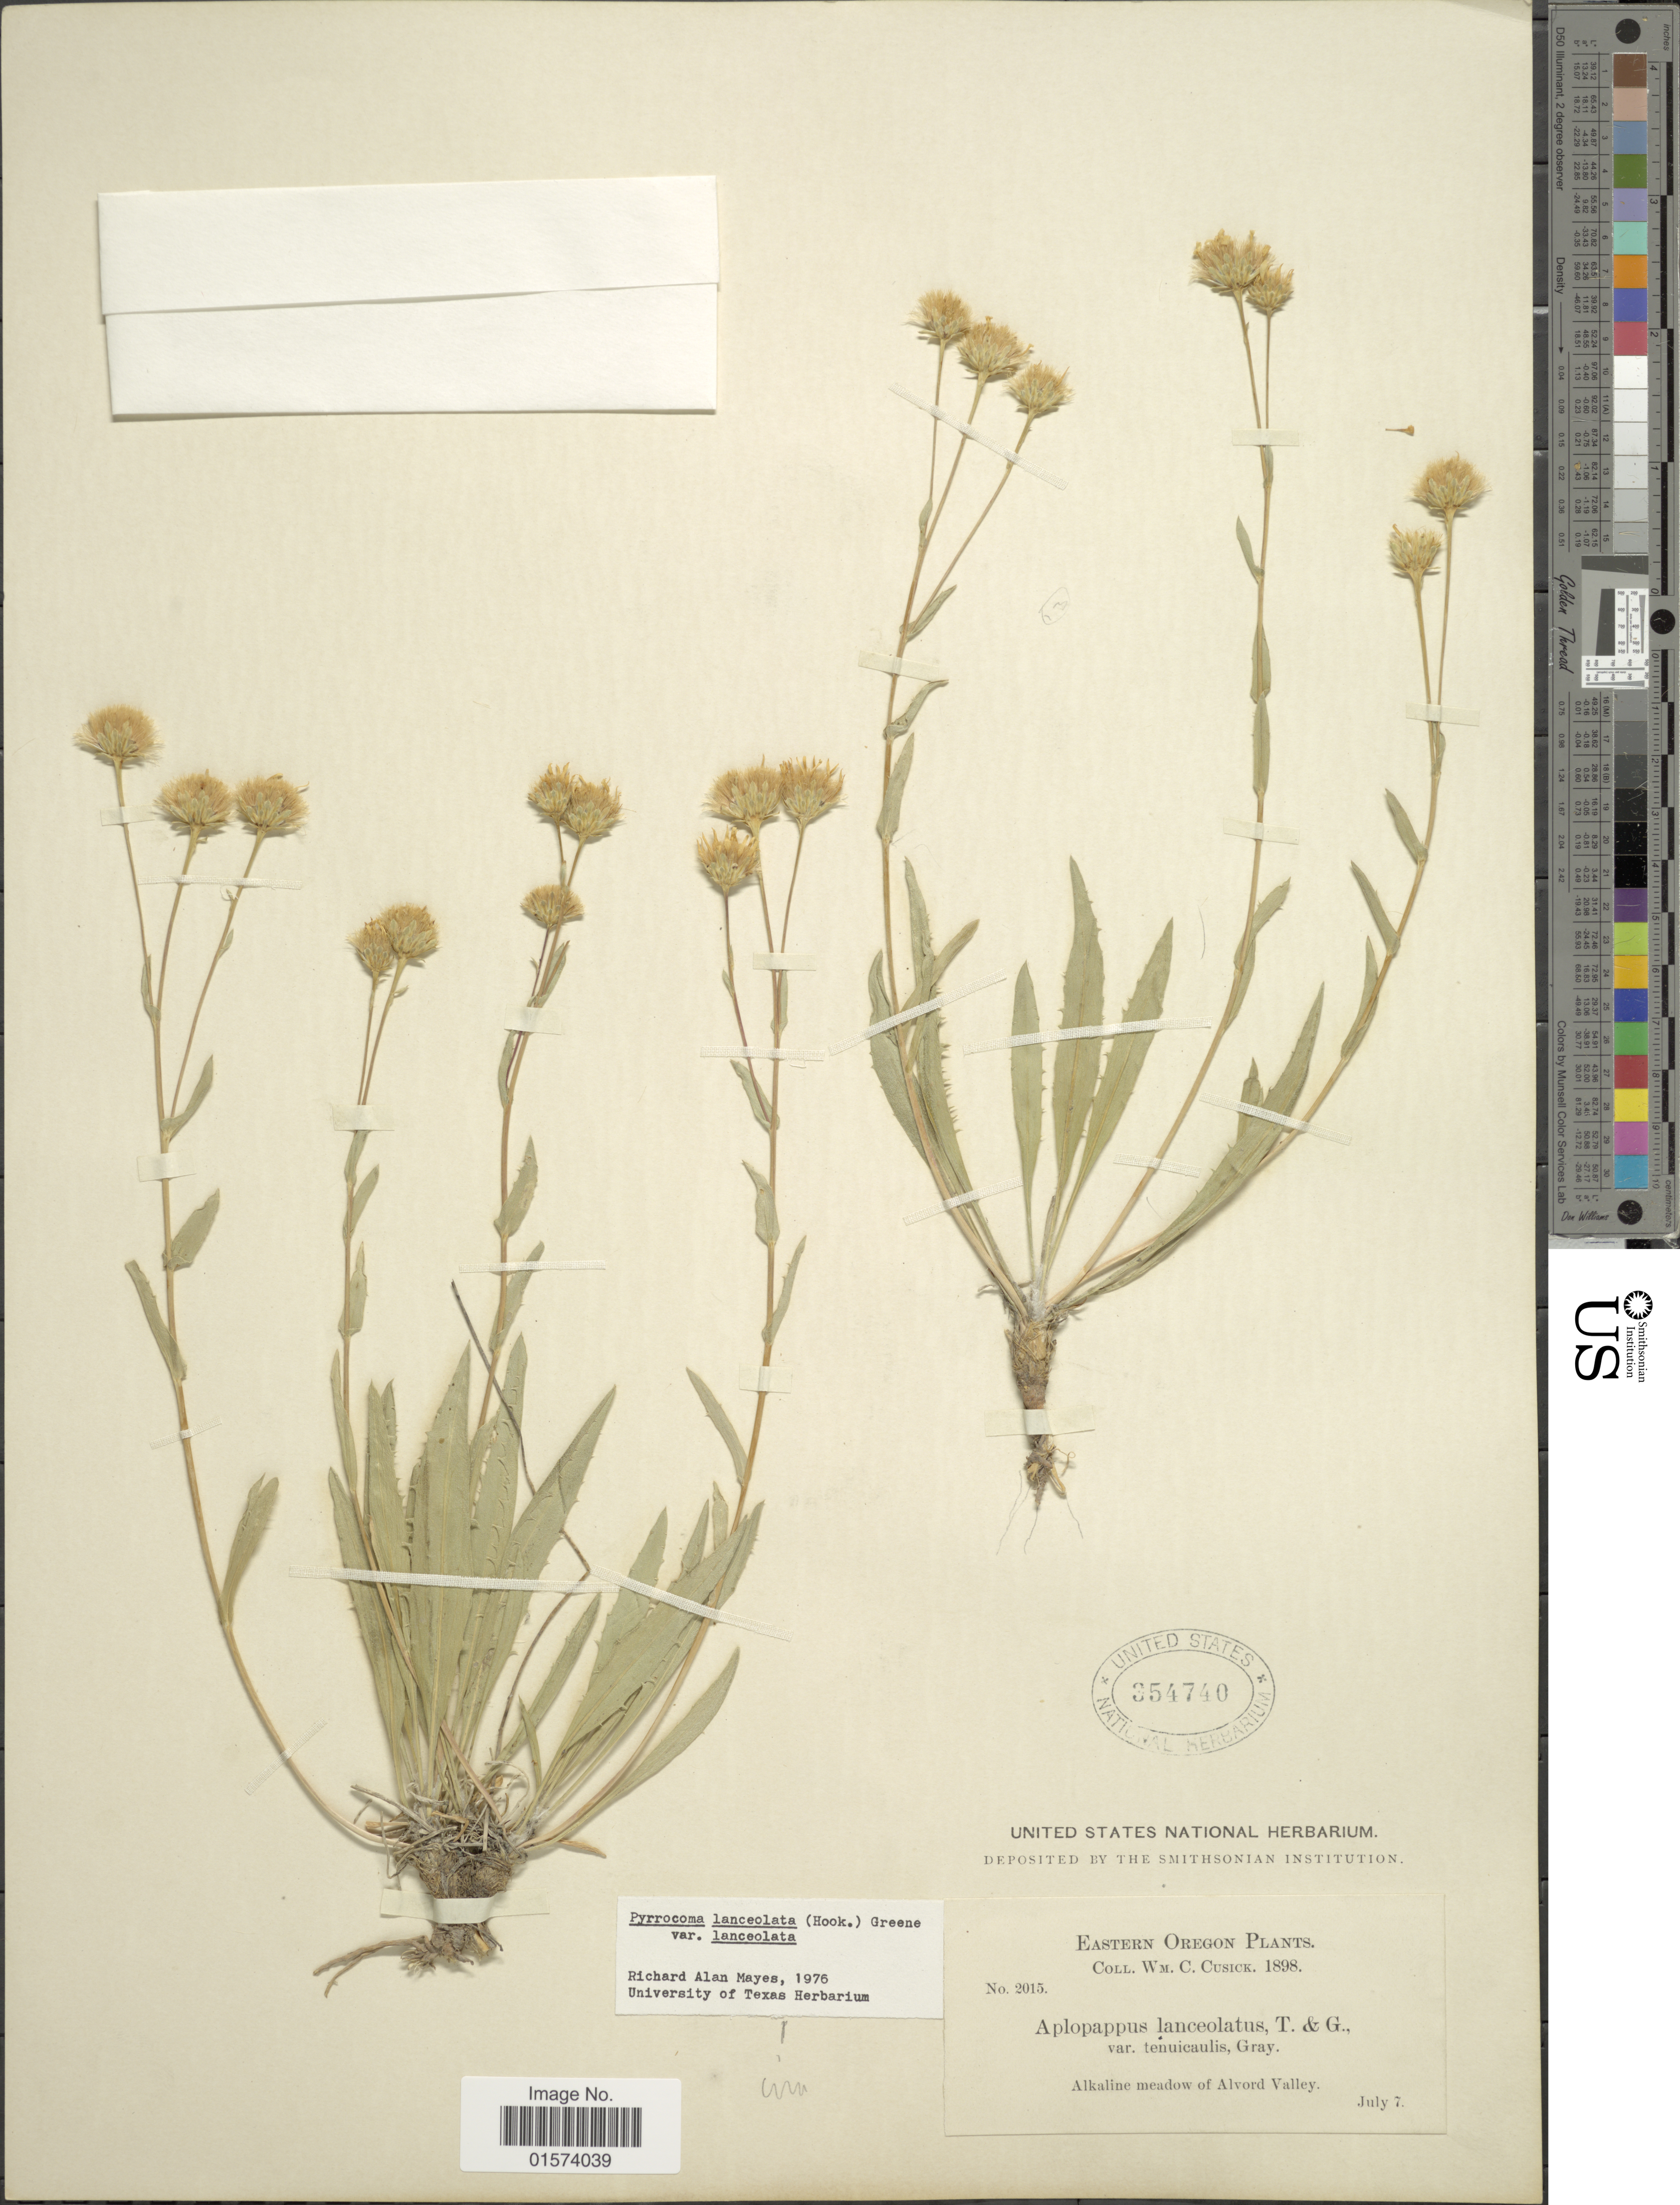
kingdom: Plantae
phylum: Tracheophyta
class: Magnoliopsida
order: Asterales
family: Asteraceae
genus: Pyrrocoma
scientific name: Pyrrocoma lanceolata var. lanceolata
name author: (Hook.) Greene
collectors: W. C. Cusick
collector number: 2015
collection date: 1898-07-07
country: United States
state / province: Oregon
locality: Eastern Oregon, Alkaline meadow of Alvord Valley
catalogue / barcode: US 354740